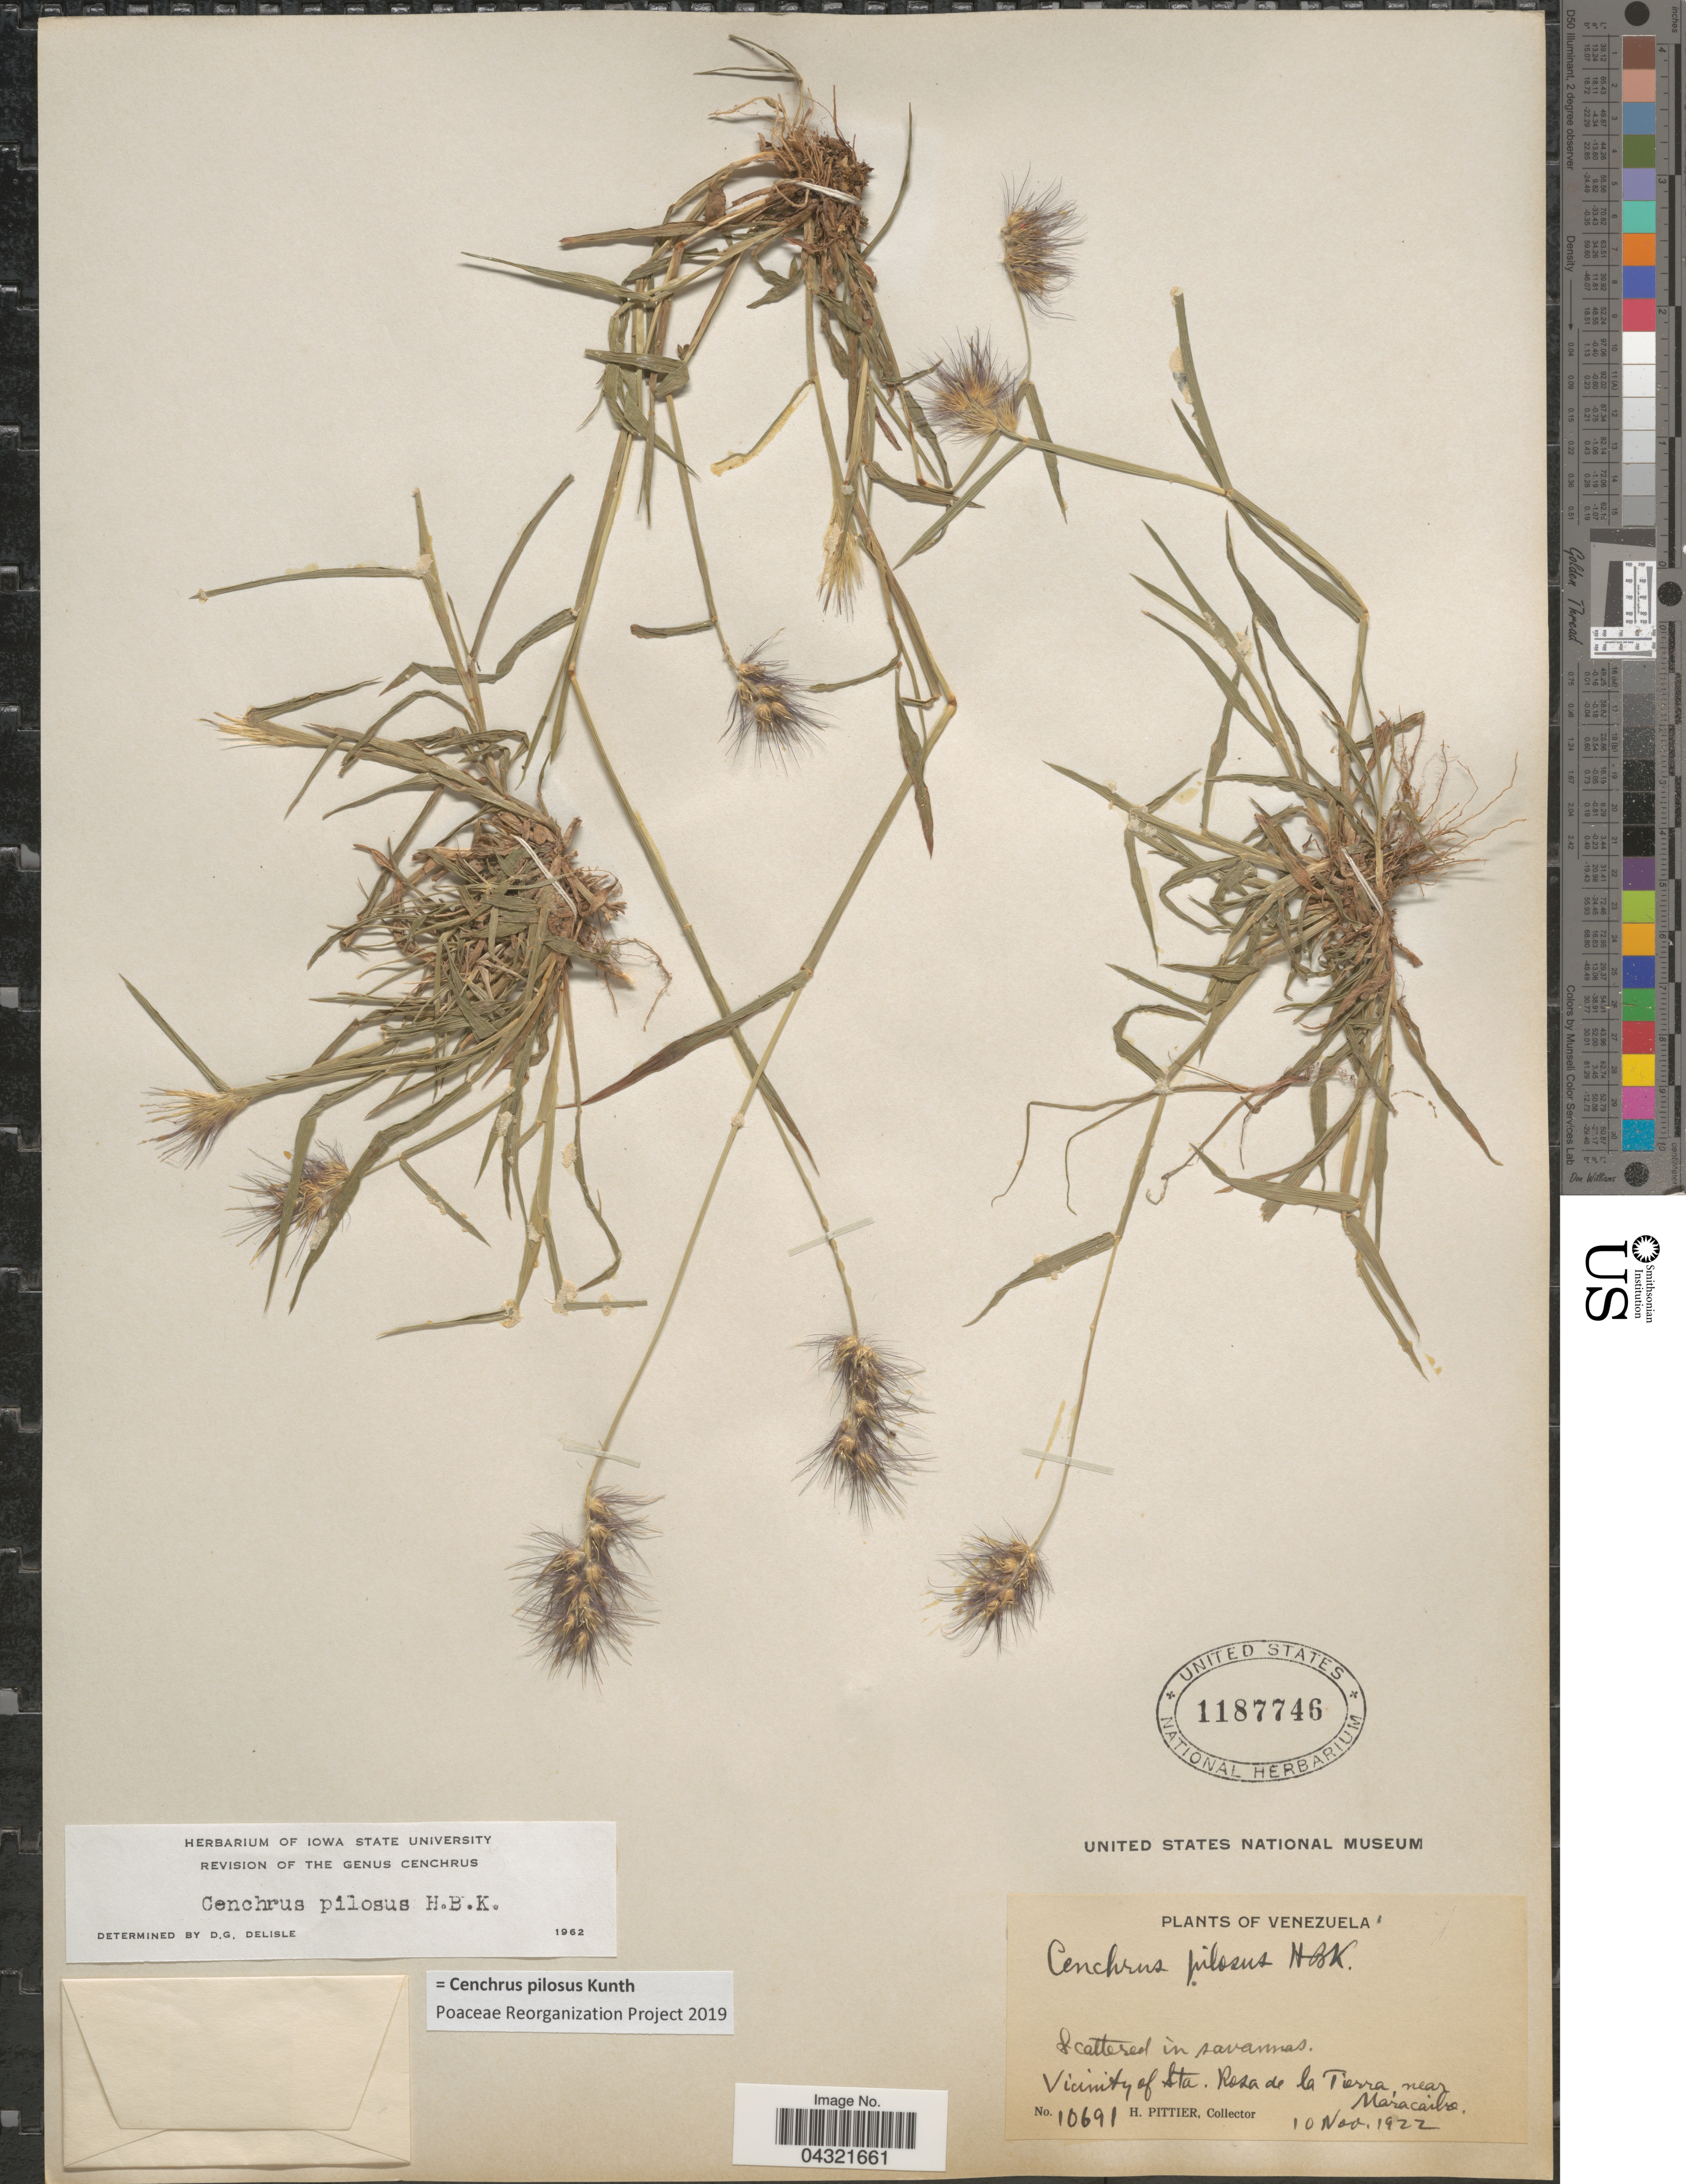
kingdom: Plantae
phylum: Tracheophyta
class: Liliopsida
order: Poales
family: Poaceae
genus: Cenchrus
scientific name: Cenchrus pilosus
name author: Kunth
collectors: H. F. Pittier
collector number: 10691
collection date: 1922-11-10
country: Venezuela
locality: Scattered in savannas. Vicinity of Sta. Rosa de la Tierra near Maracaibo.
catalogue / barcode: US 1187746